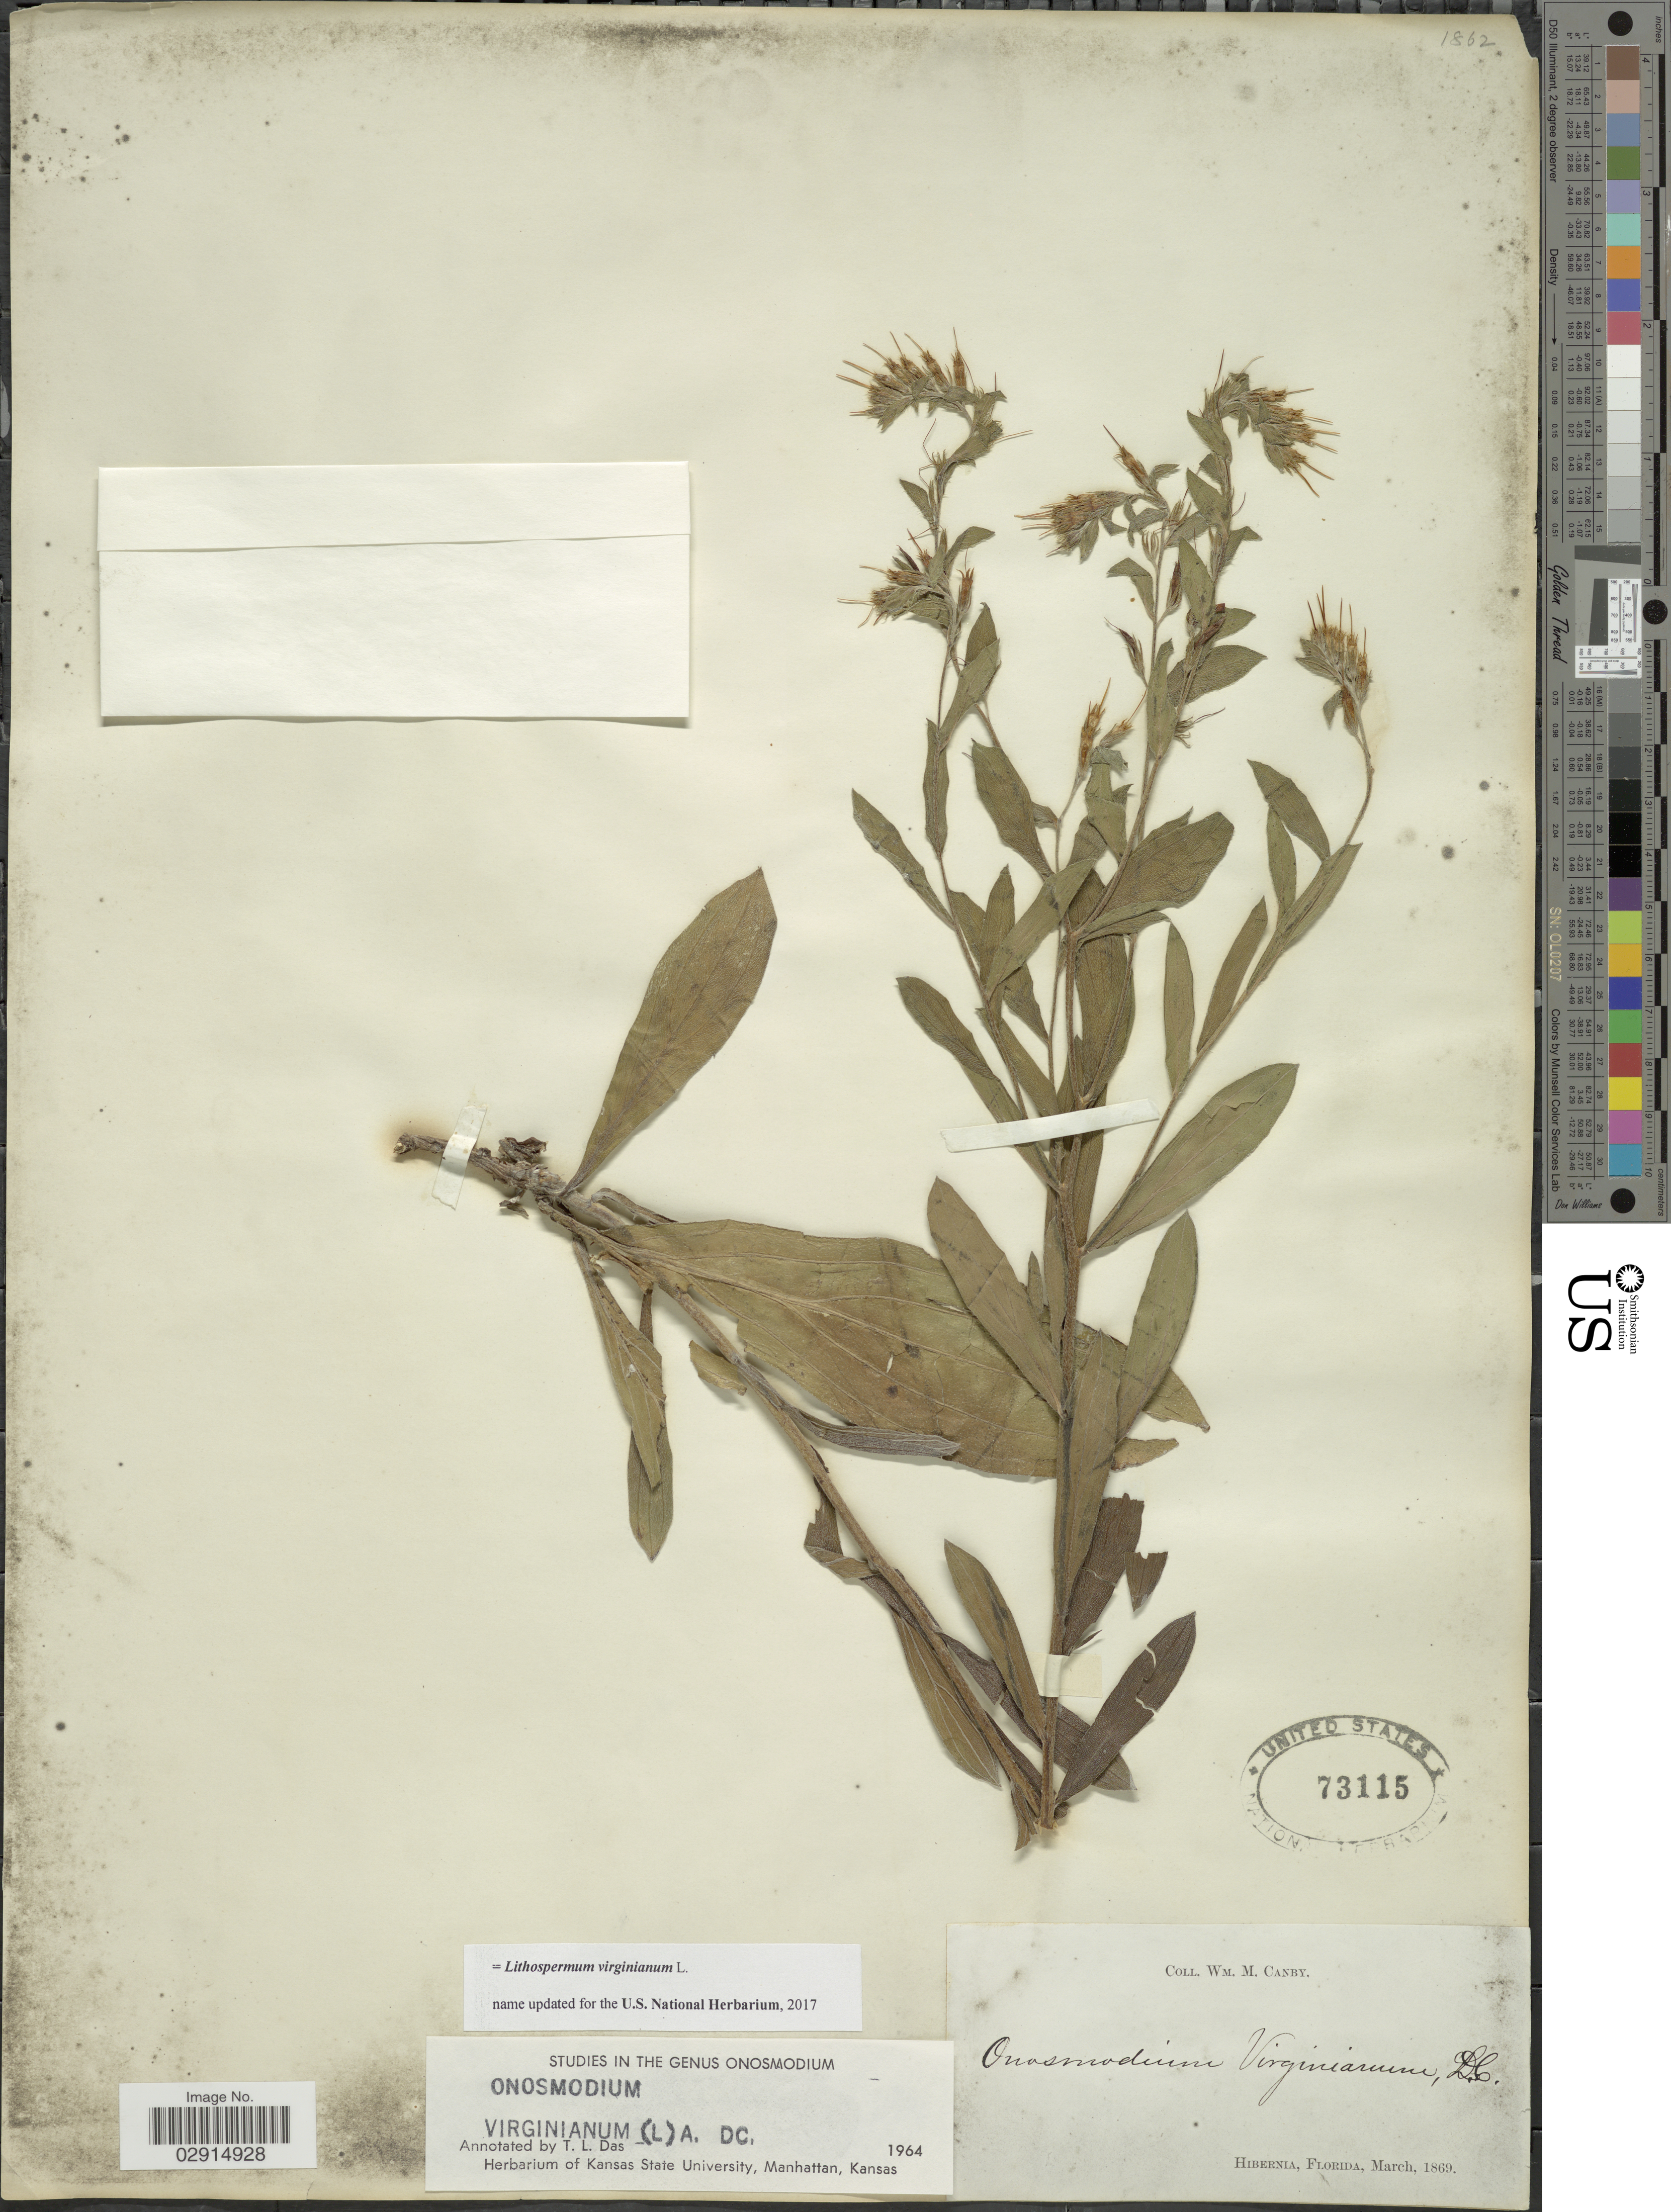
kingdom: Plantae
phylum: Tracheophyta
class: Magnoliopsida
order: Boraginales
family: Boraginaceae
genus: Lithospermum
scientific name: Lithospermum virginianum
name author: L.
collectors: W. M. Canby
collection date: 1869-03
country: United States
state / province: Florida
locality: Hibernia. Florida.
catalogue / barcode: US 73115